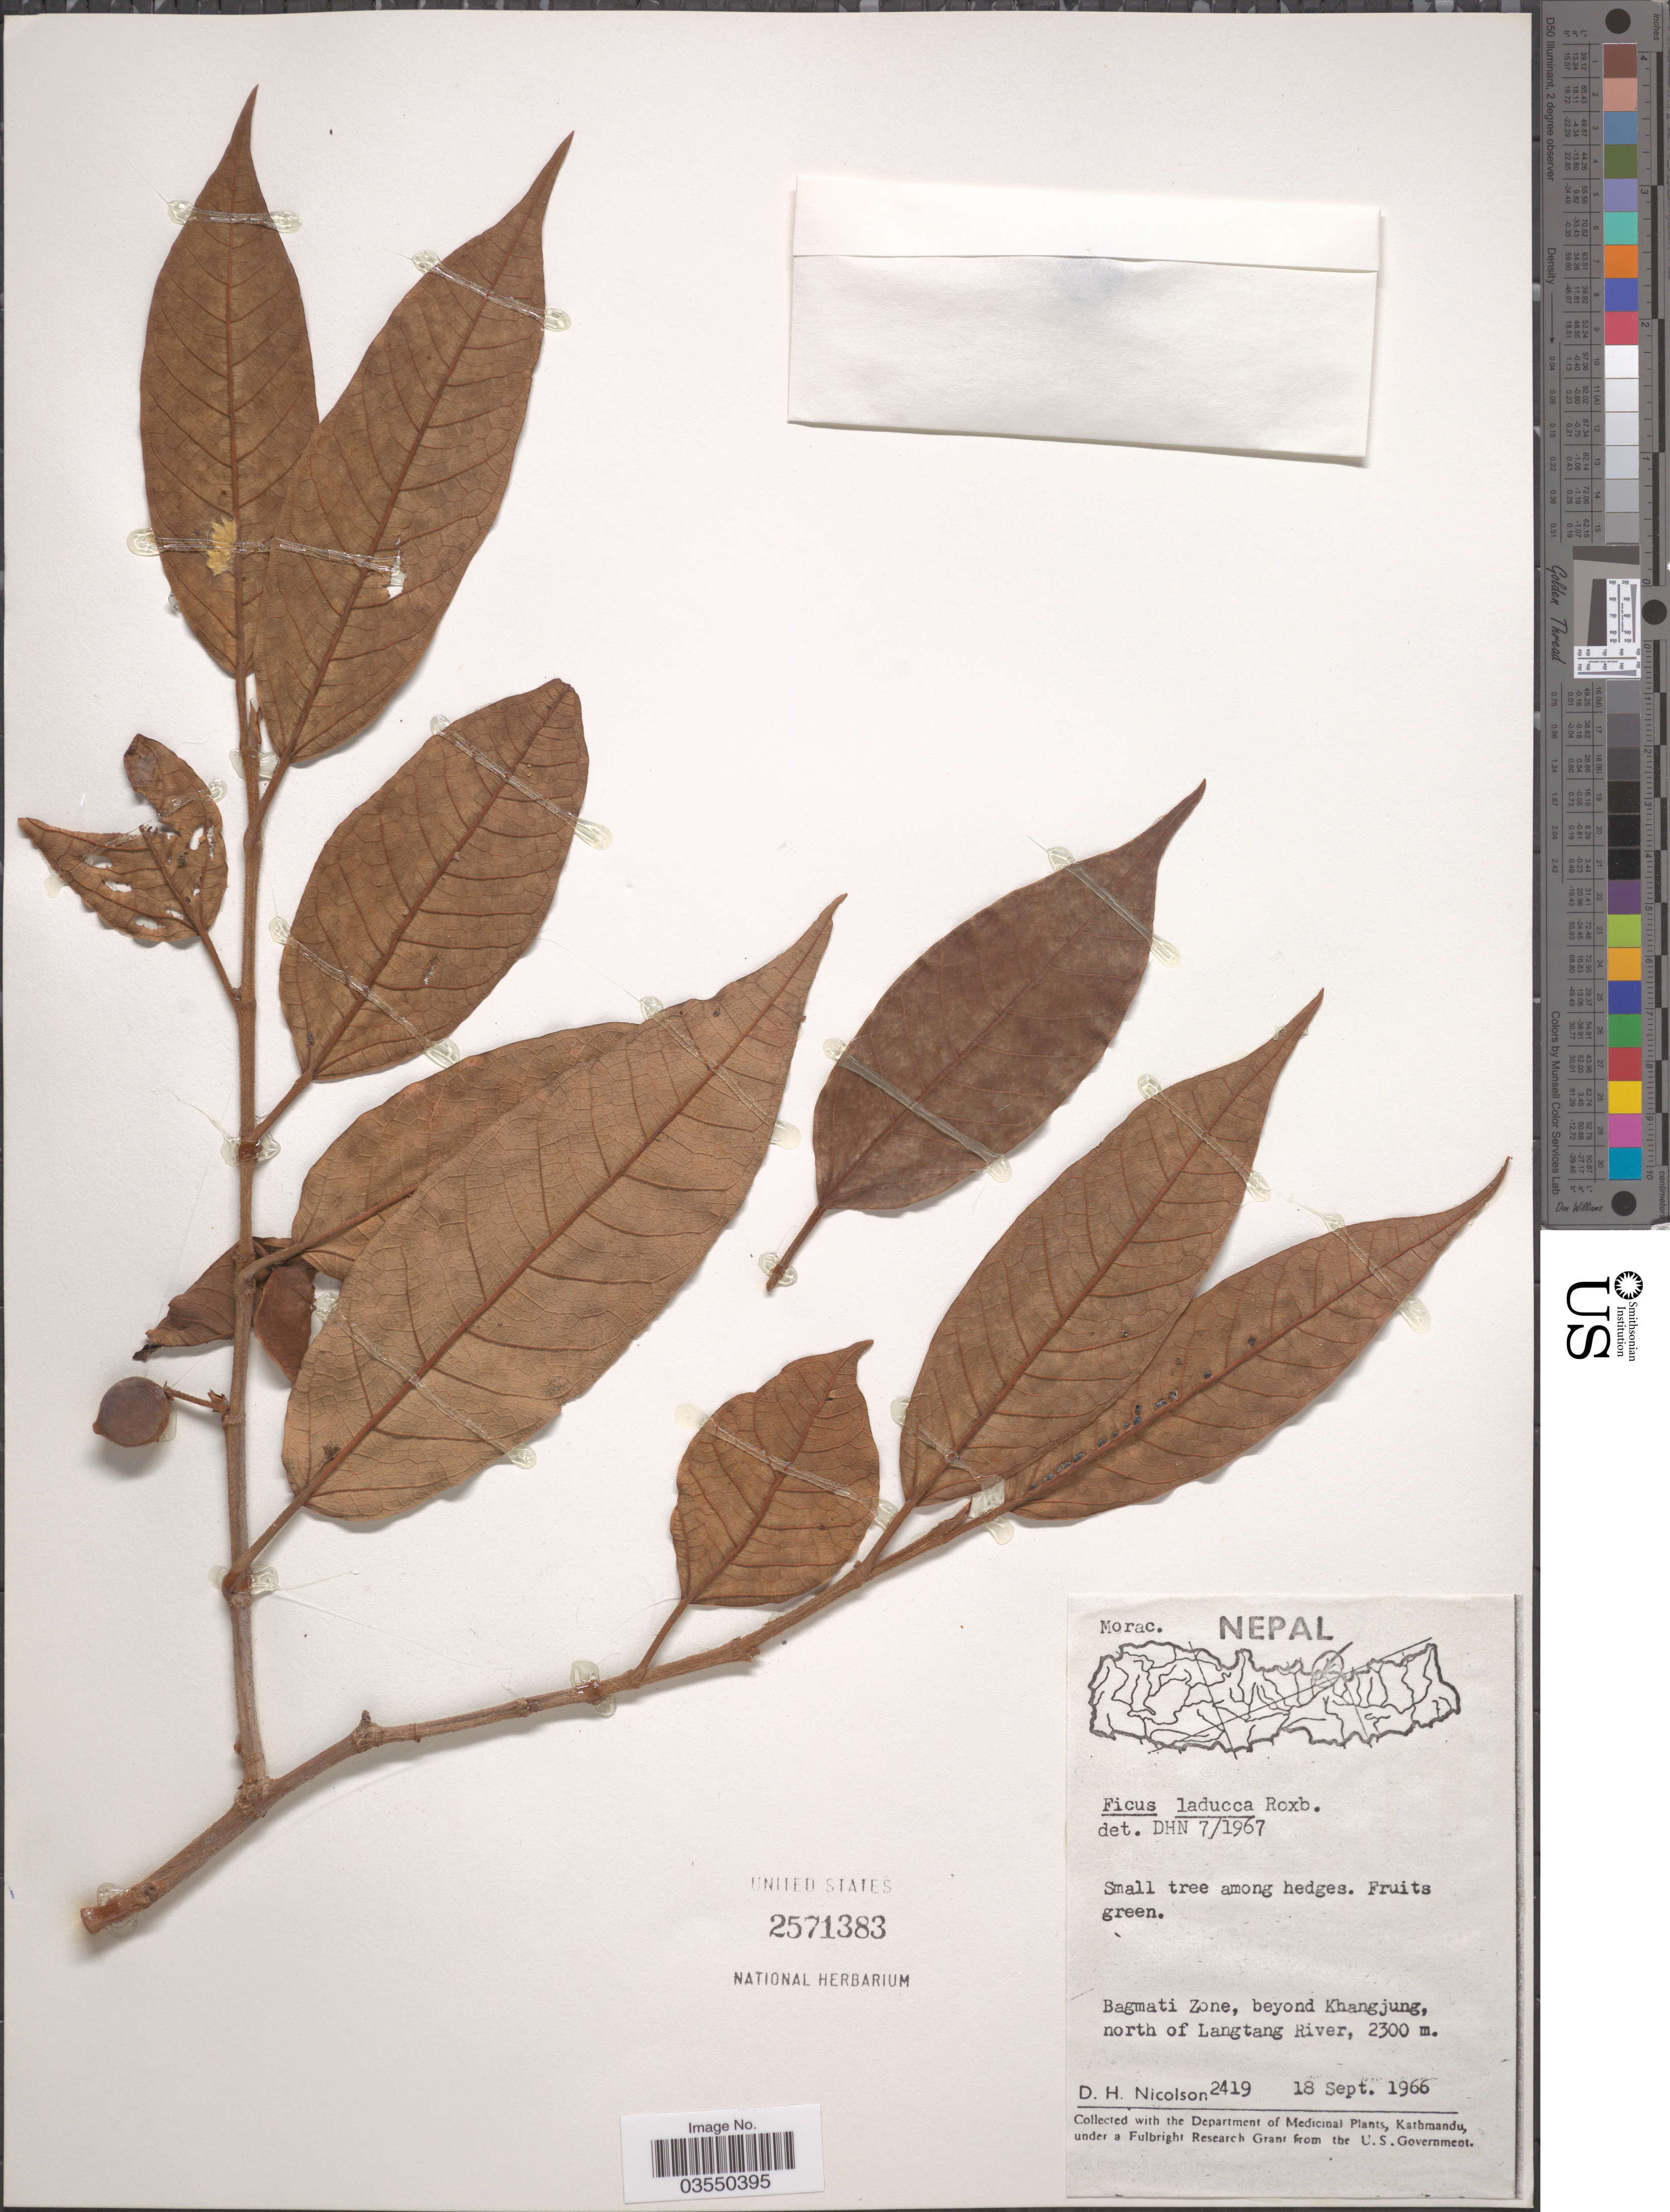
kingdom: Plantae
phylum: Tracheophyta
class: Magnoliopsida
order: Rosales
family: Moraceae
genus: Ficus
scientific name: Ficus luducca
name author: Roxb.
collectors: D. H. Nicolson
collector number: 2419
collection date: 1966-09-18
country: Nepal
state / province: Bagmati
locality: Bagmati Zone, beyond Khangjung, north of Langtang River.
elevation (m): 2300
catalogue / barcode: US 2571383